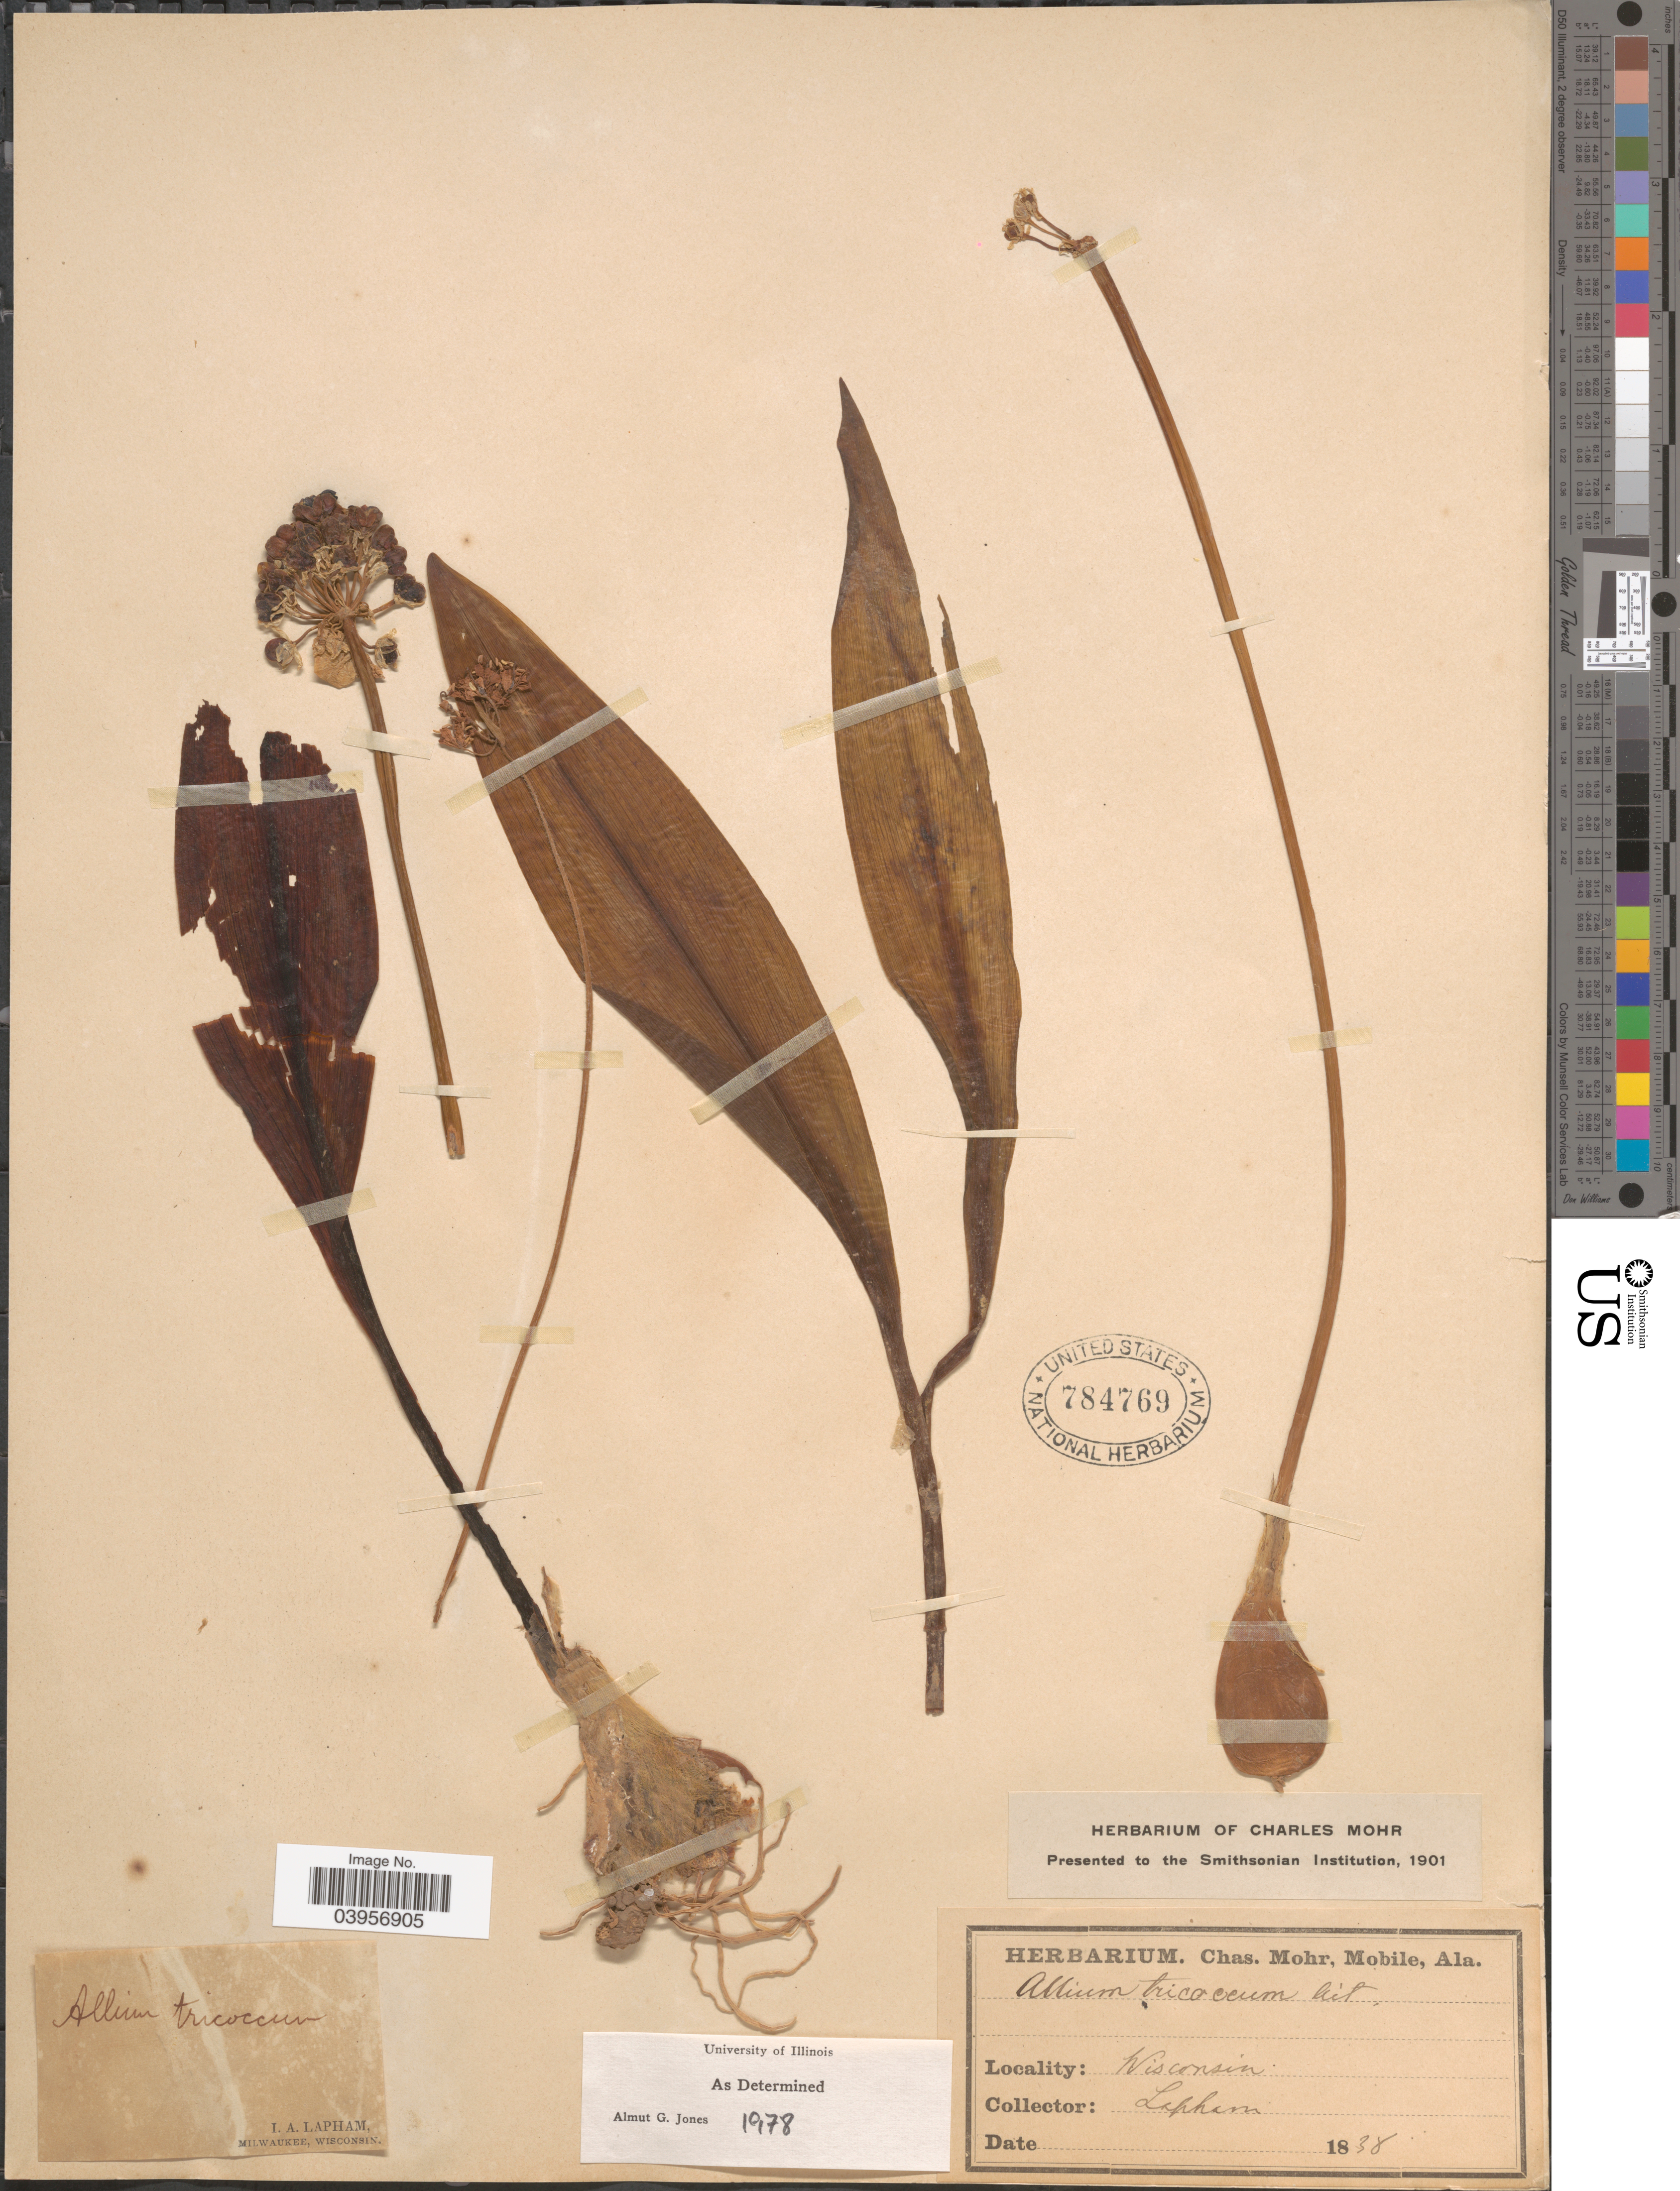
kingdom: Plantae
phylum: Tracheophyta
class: Liliopsida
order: Asparagales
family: Amaryllidaceae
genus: Allium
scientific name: Allium tricoccum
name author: Aiton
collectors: I. Lapham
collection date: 1838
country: United States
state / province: Wisconsin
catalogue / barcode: US 784769